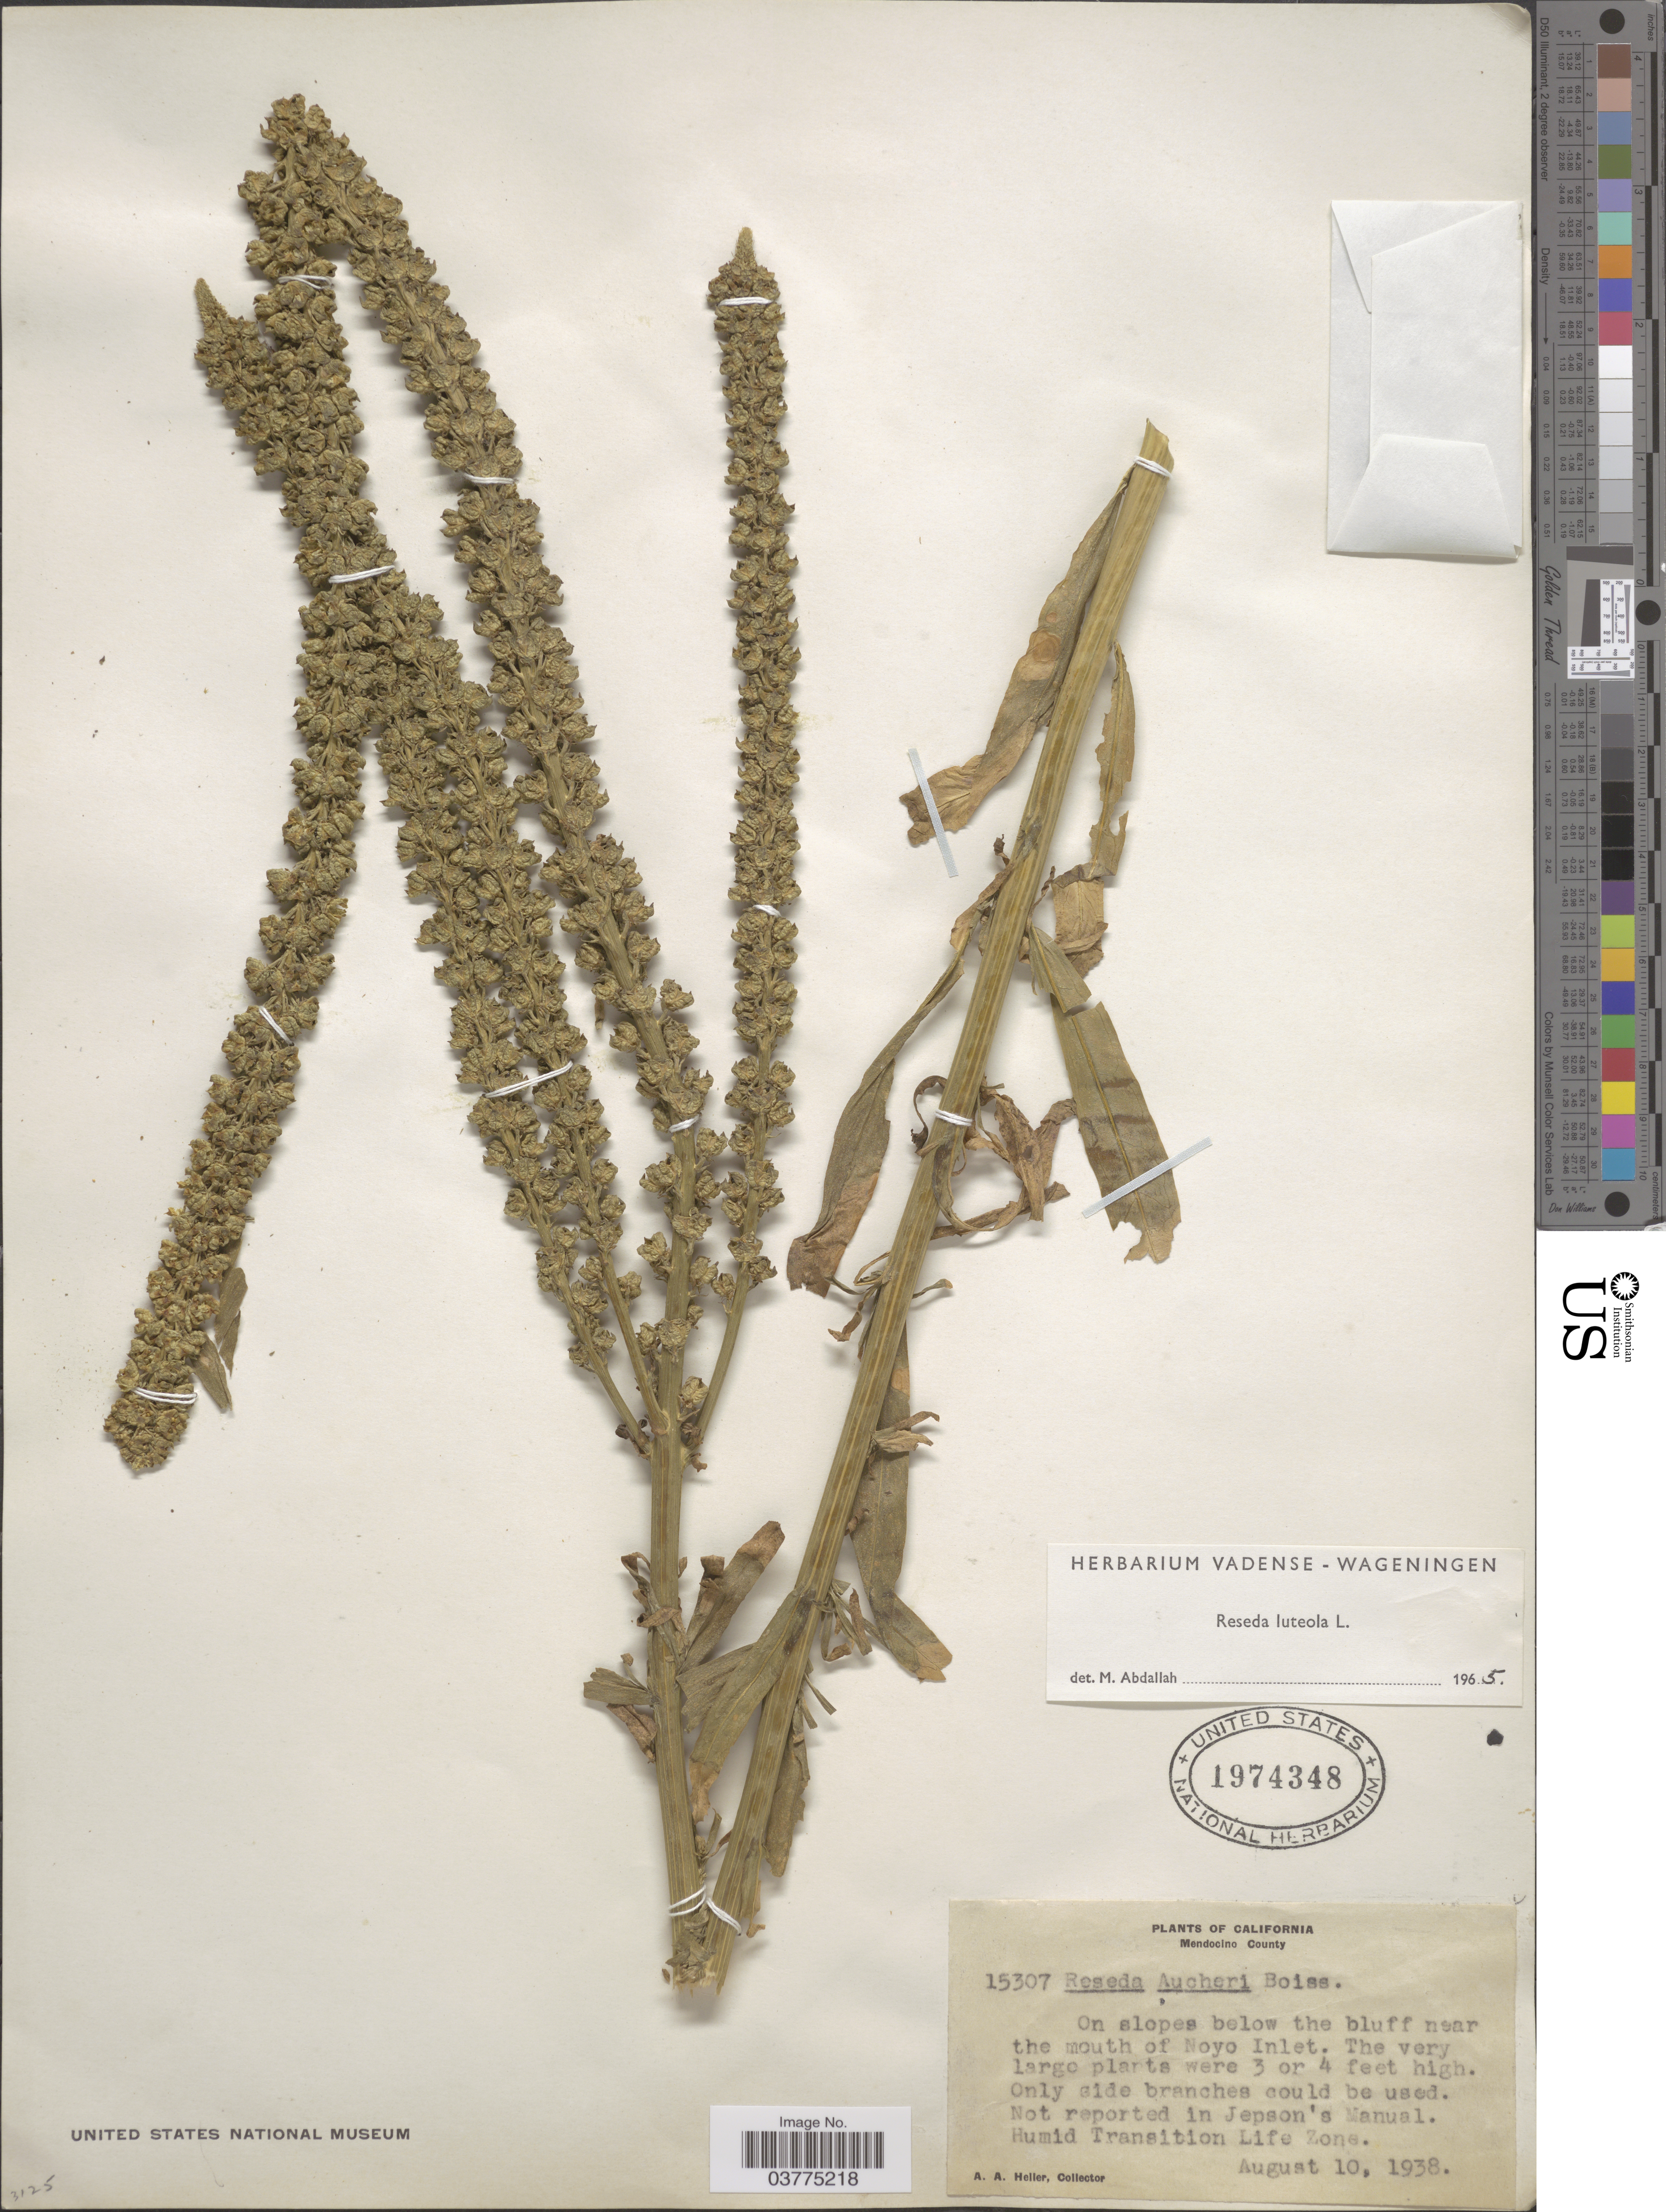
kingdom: Plantae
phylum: Tracheophyta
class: Magnoliopsida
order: Brassicales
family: Resedaceae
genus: Reseda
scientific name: Reseda lutea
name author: L.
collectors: A. A. Heller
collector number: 15307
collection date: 1938-08-10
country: United States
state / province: California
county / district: Mendocino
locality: Mendocino County. On slopes below the bluff near the mouth of Noyo Inlet. Humid Transition Life Zone.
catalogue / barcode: US 1974348